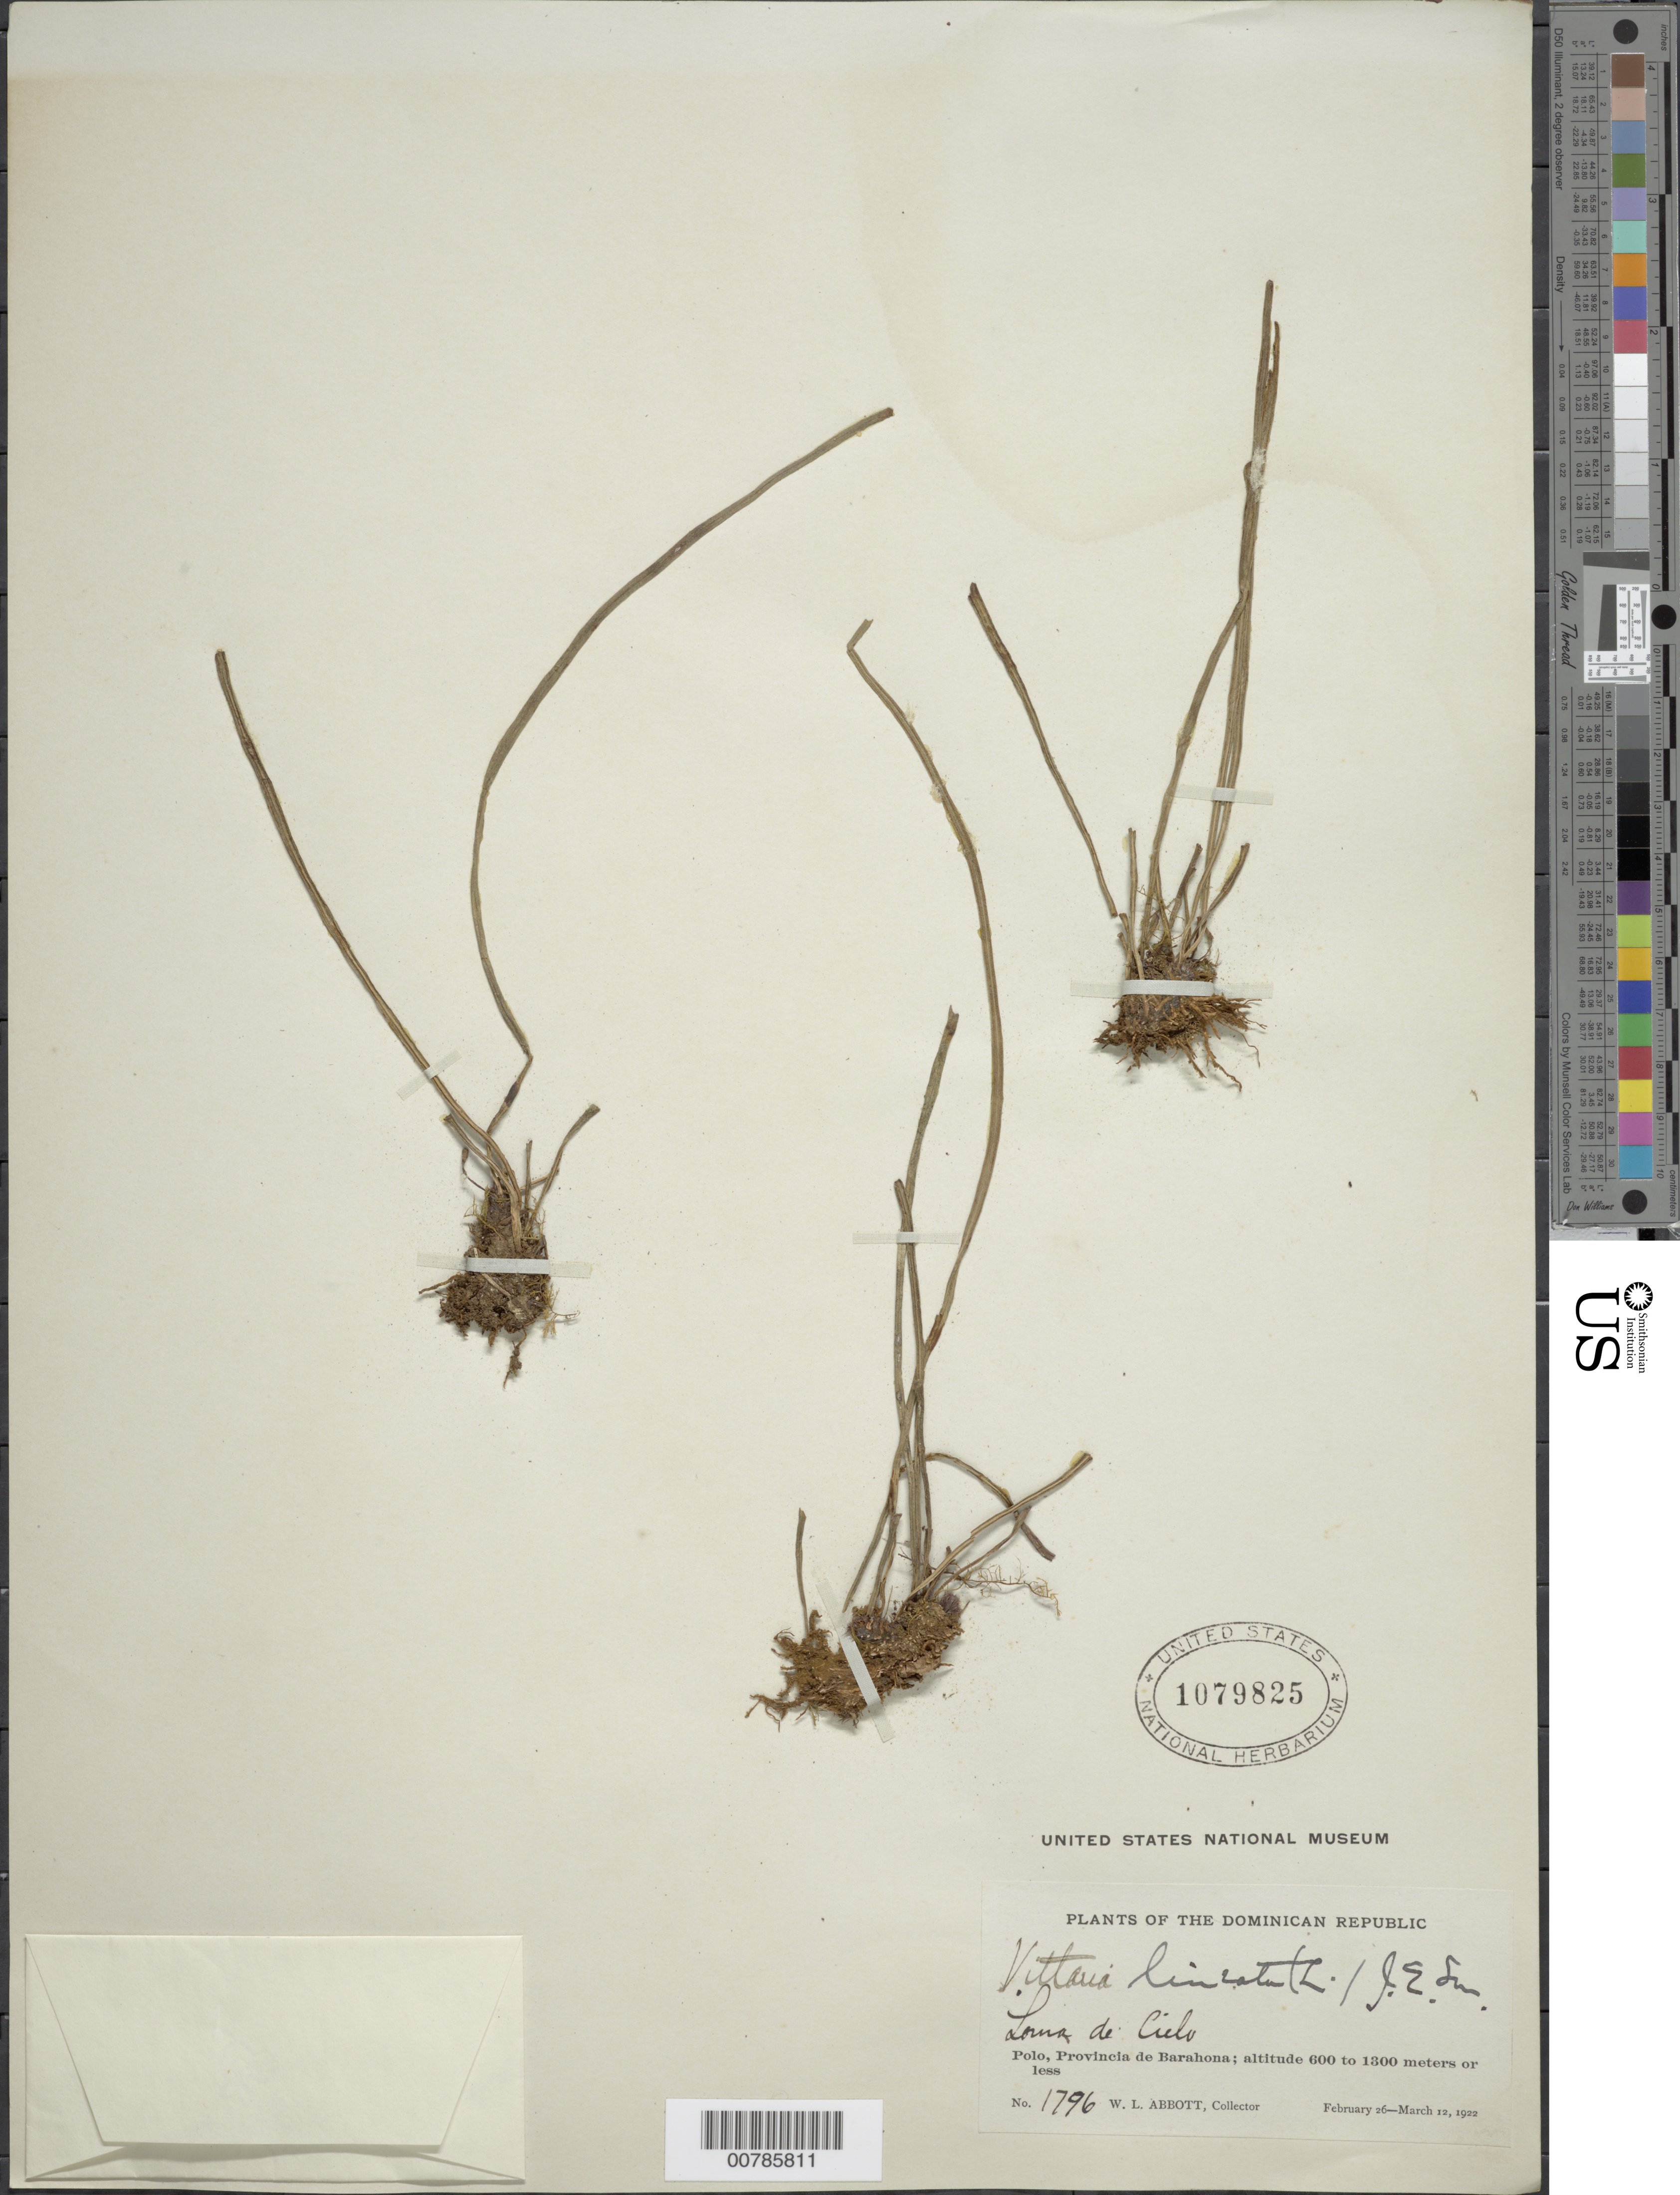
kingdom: Plantae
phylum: Tracheophyta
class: Polypodiopsida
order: Polypodiales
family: Pteridaceae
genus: Vittaria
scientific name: Vittaria lineata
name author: (L.) Sm.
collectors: W. L. Abbott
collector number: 1796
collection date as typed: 26 Feb 1922 12 Mar 1922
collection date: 1922-02-26/1922-03-12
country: Dominican Republic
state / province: Barahona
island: Hispaniola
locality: Polo, Loma de Cielo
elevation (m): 600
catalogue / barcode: US 1079825